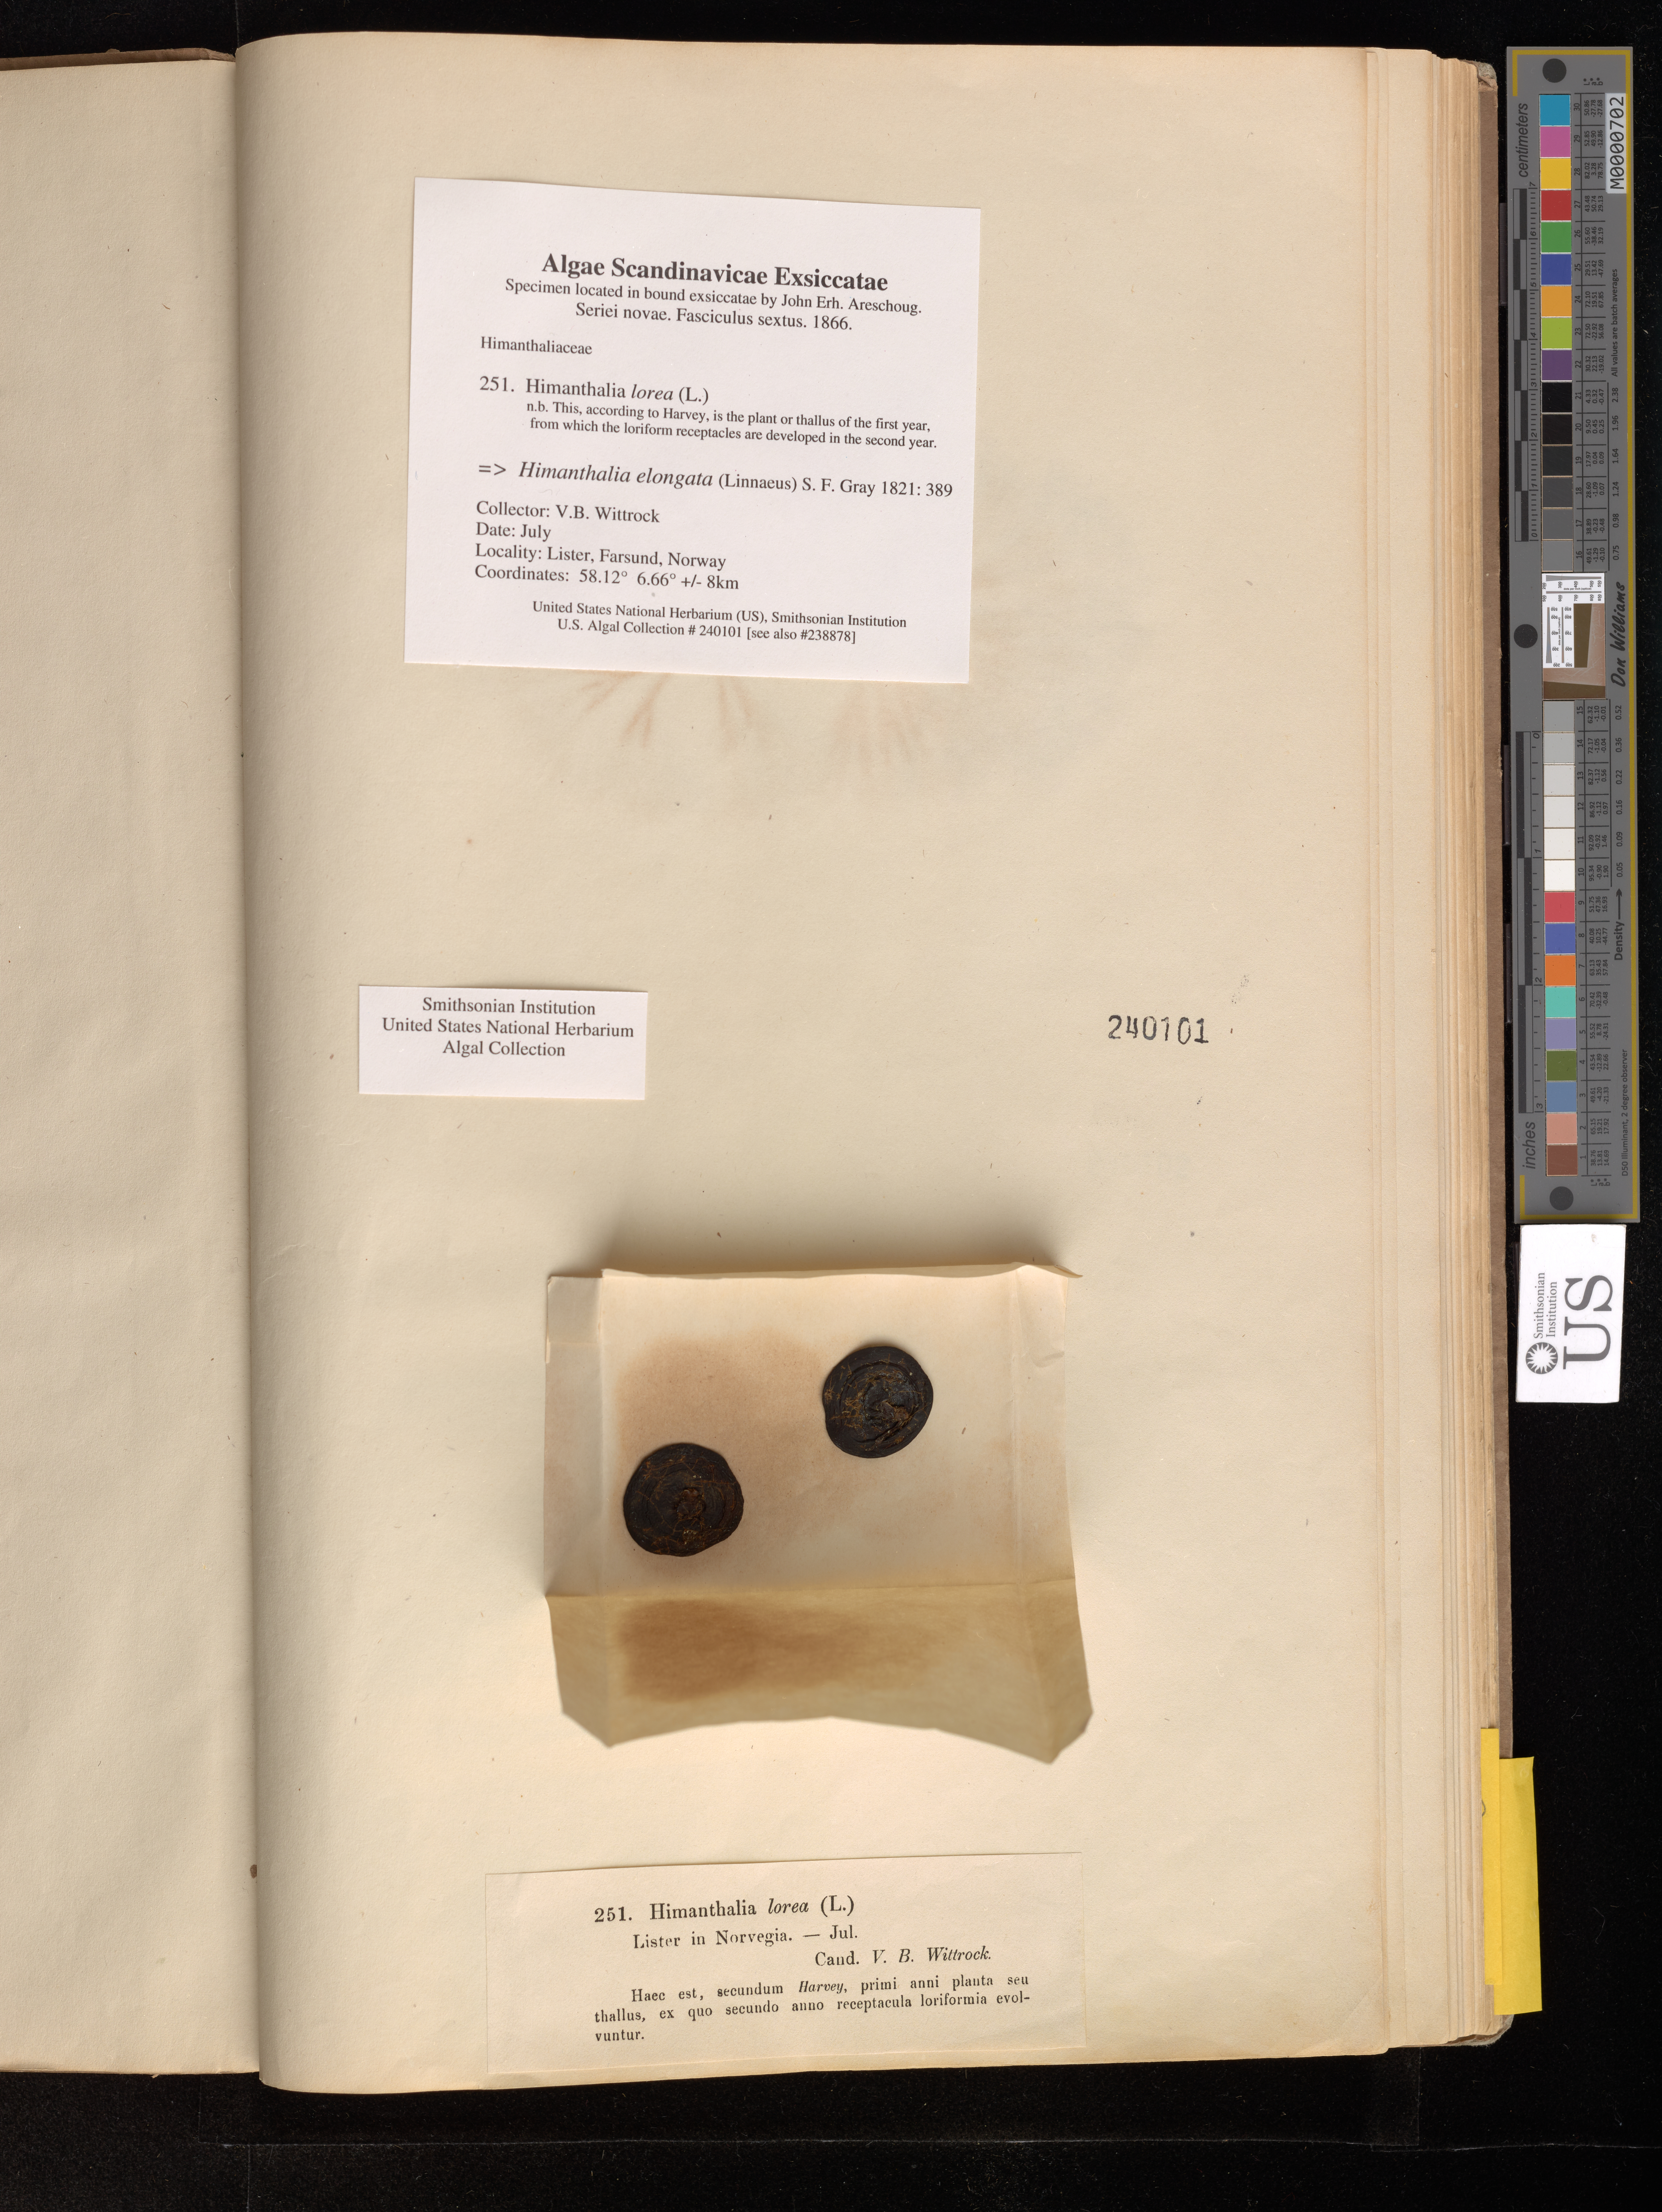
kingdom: Chromista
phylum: Ochrophyta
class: Phaeophyceae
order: Fucales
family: Himanthaliaceae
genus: Himanthalia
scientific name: Himanthalia elongata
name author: (L.) S.F. Gray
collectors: V. Wittrock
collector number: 251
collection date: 1866-07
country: Norway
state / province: Aust-Agder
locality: Lister, Farsund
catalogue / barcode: US 240101